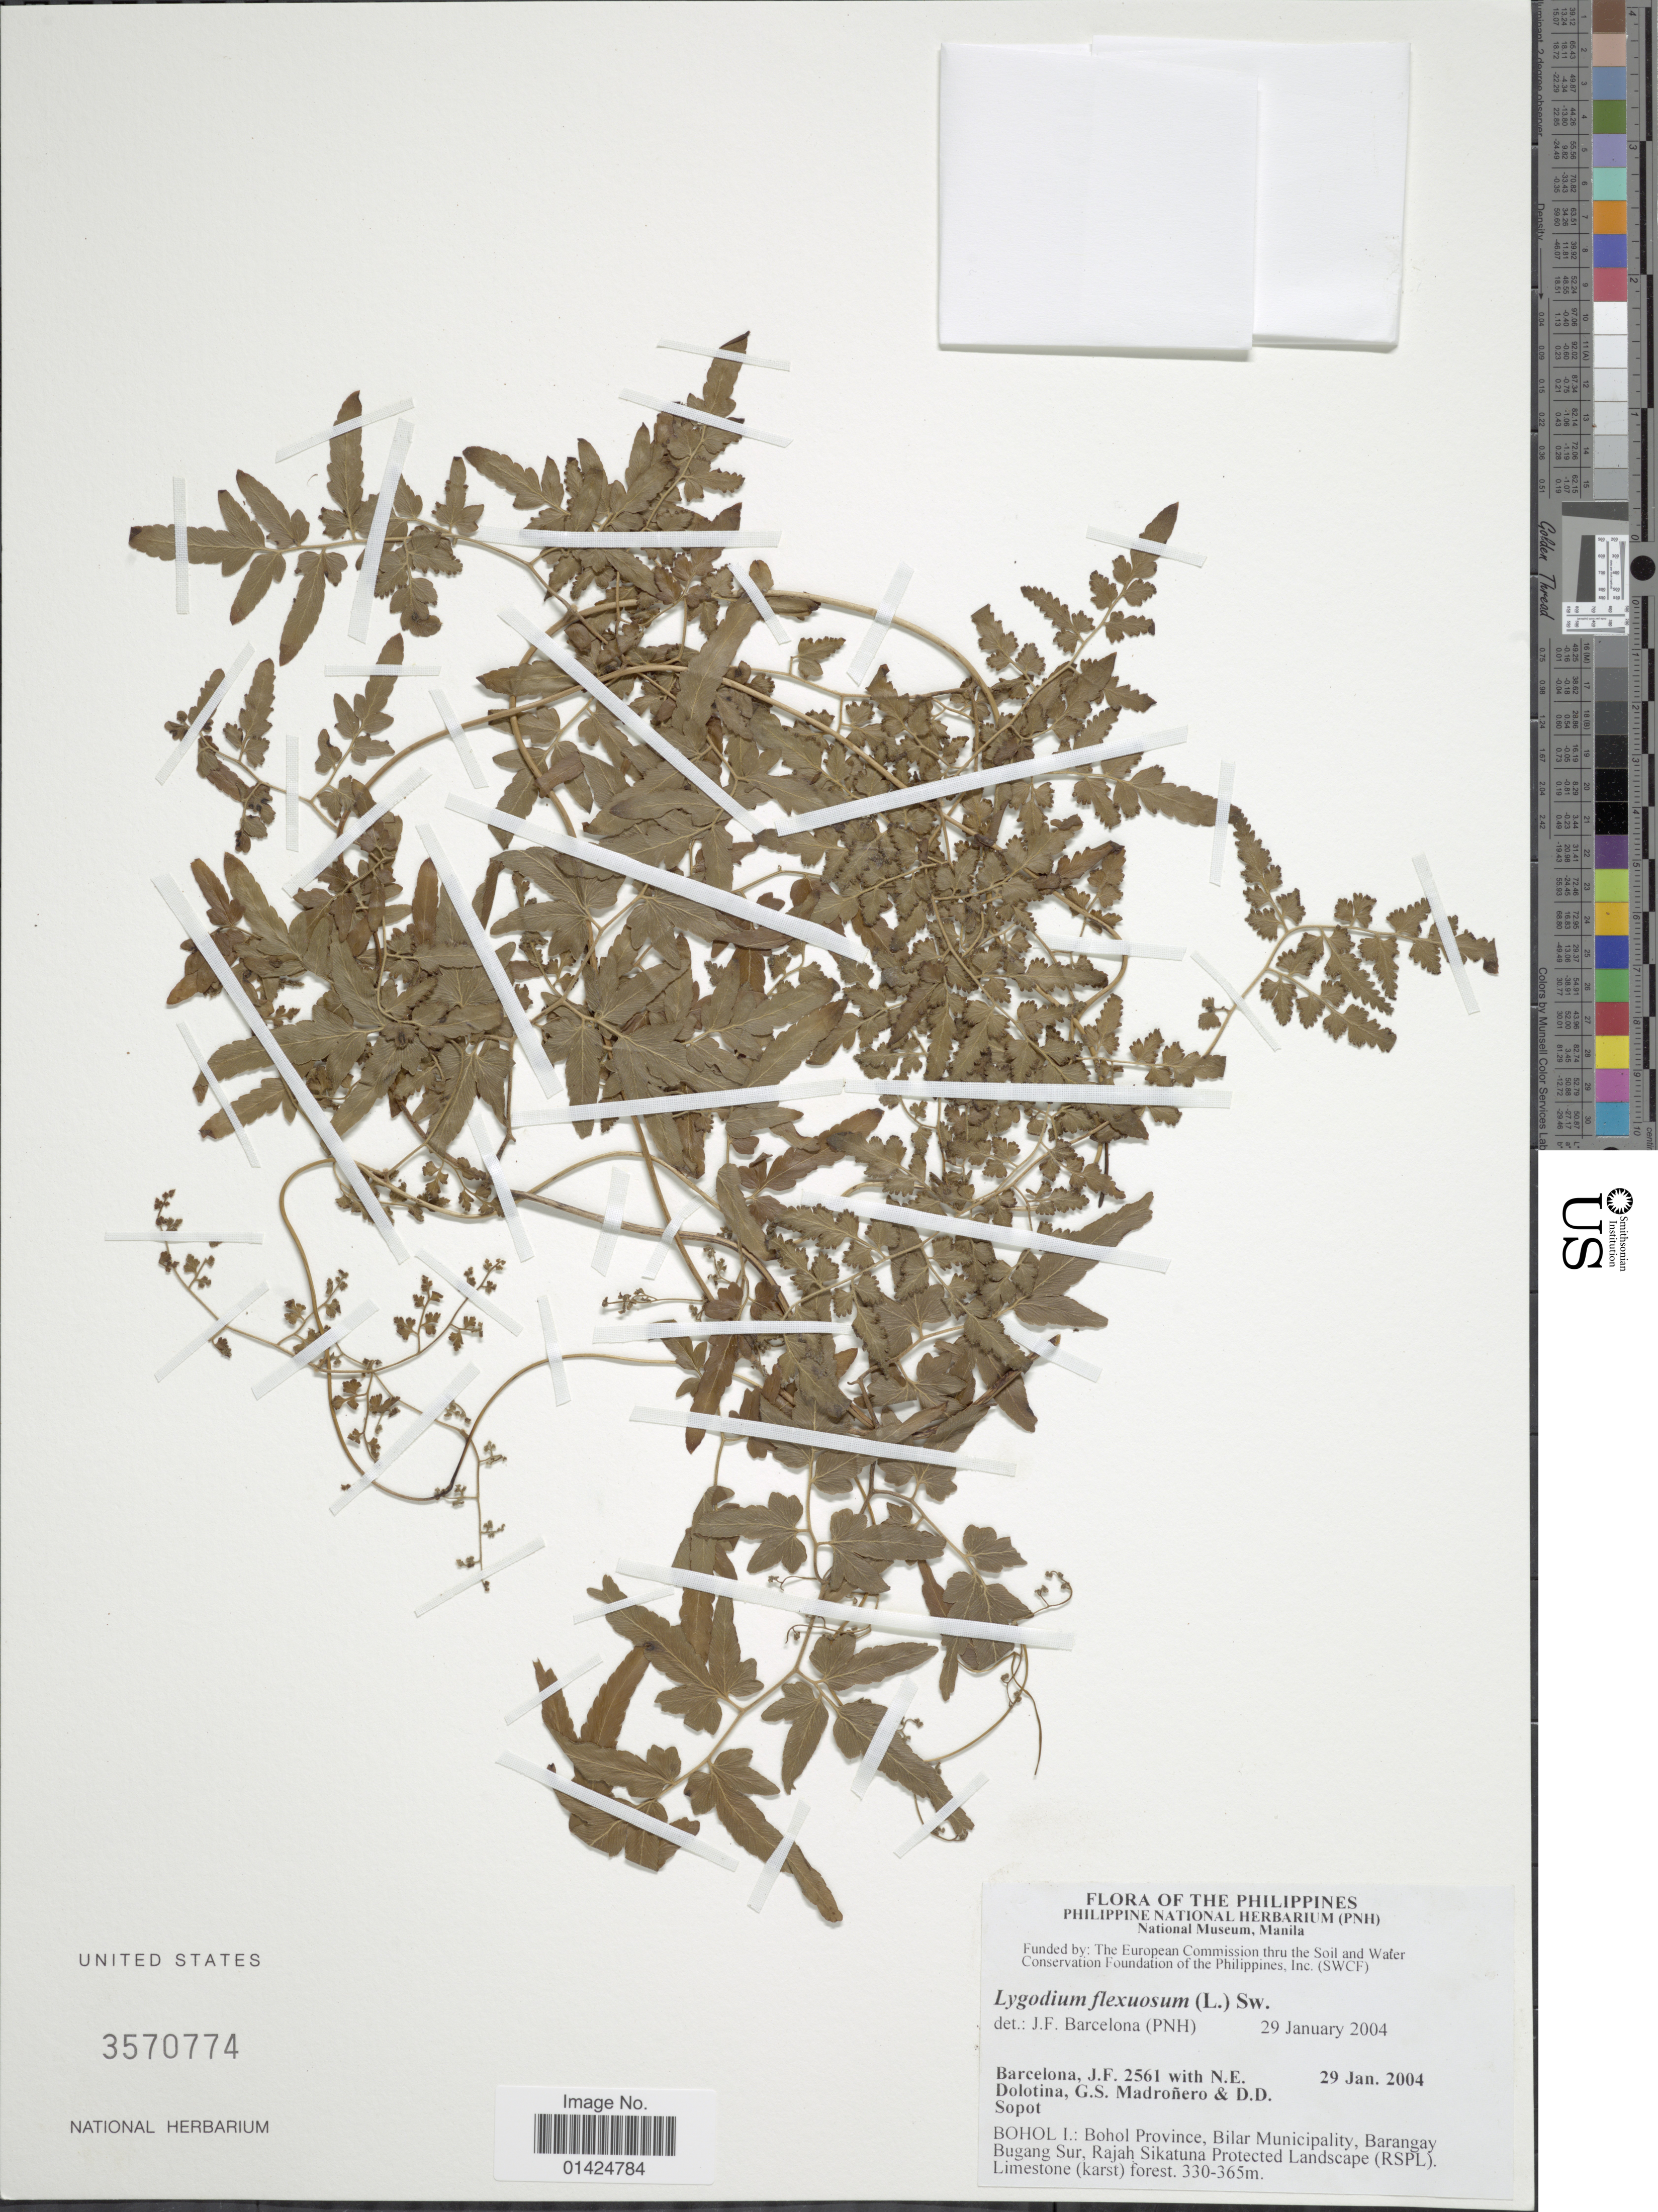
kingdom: Plantae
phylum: Tracheophyta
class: Polypodiopsida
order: Schizaeales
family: Lygodiaceae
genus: Lygodium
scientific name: Lygodium flexuosum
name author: Sw.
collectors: J. F. Barcelona, N. Dolotina, G. Madroñero & D. Sopot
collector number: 2561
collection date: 2004-01-29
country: Philippines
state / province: Central Visayas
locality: Bohol I.: Bohol Province, Bilar Municipality, Barangay Bugang Sur, Rajah Sikatuna Protected Landscape (RSPL).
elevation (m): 330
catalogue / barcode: US 3570774